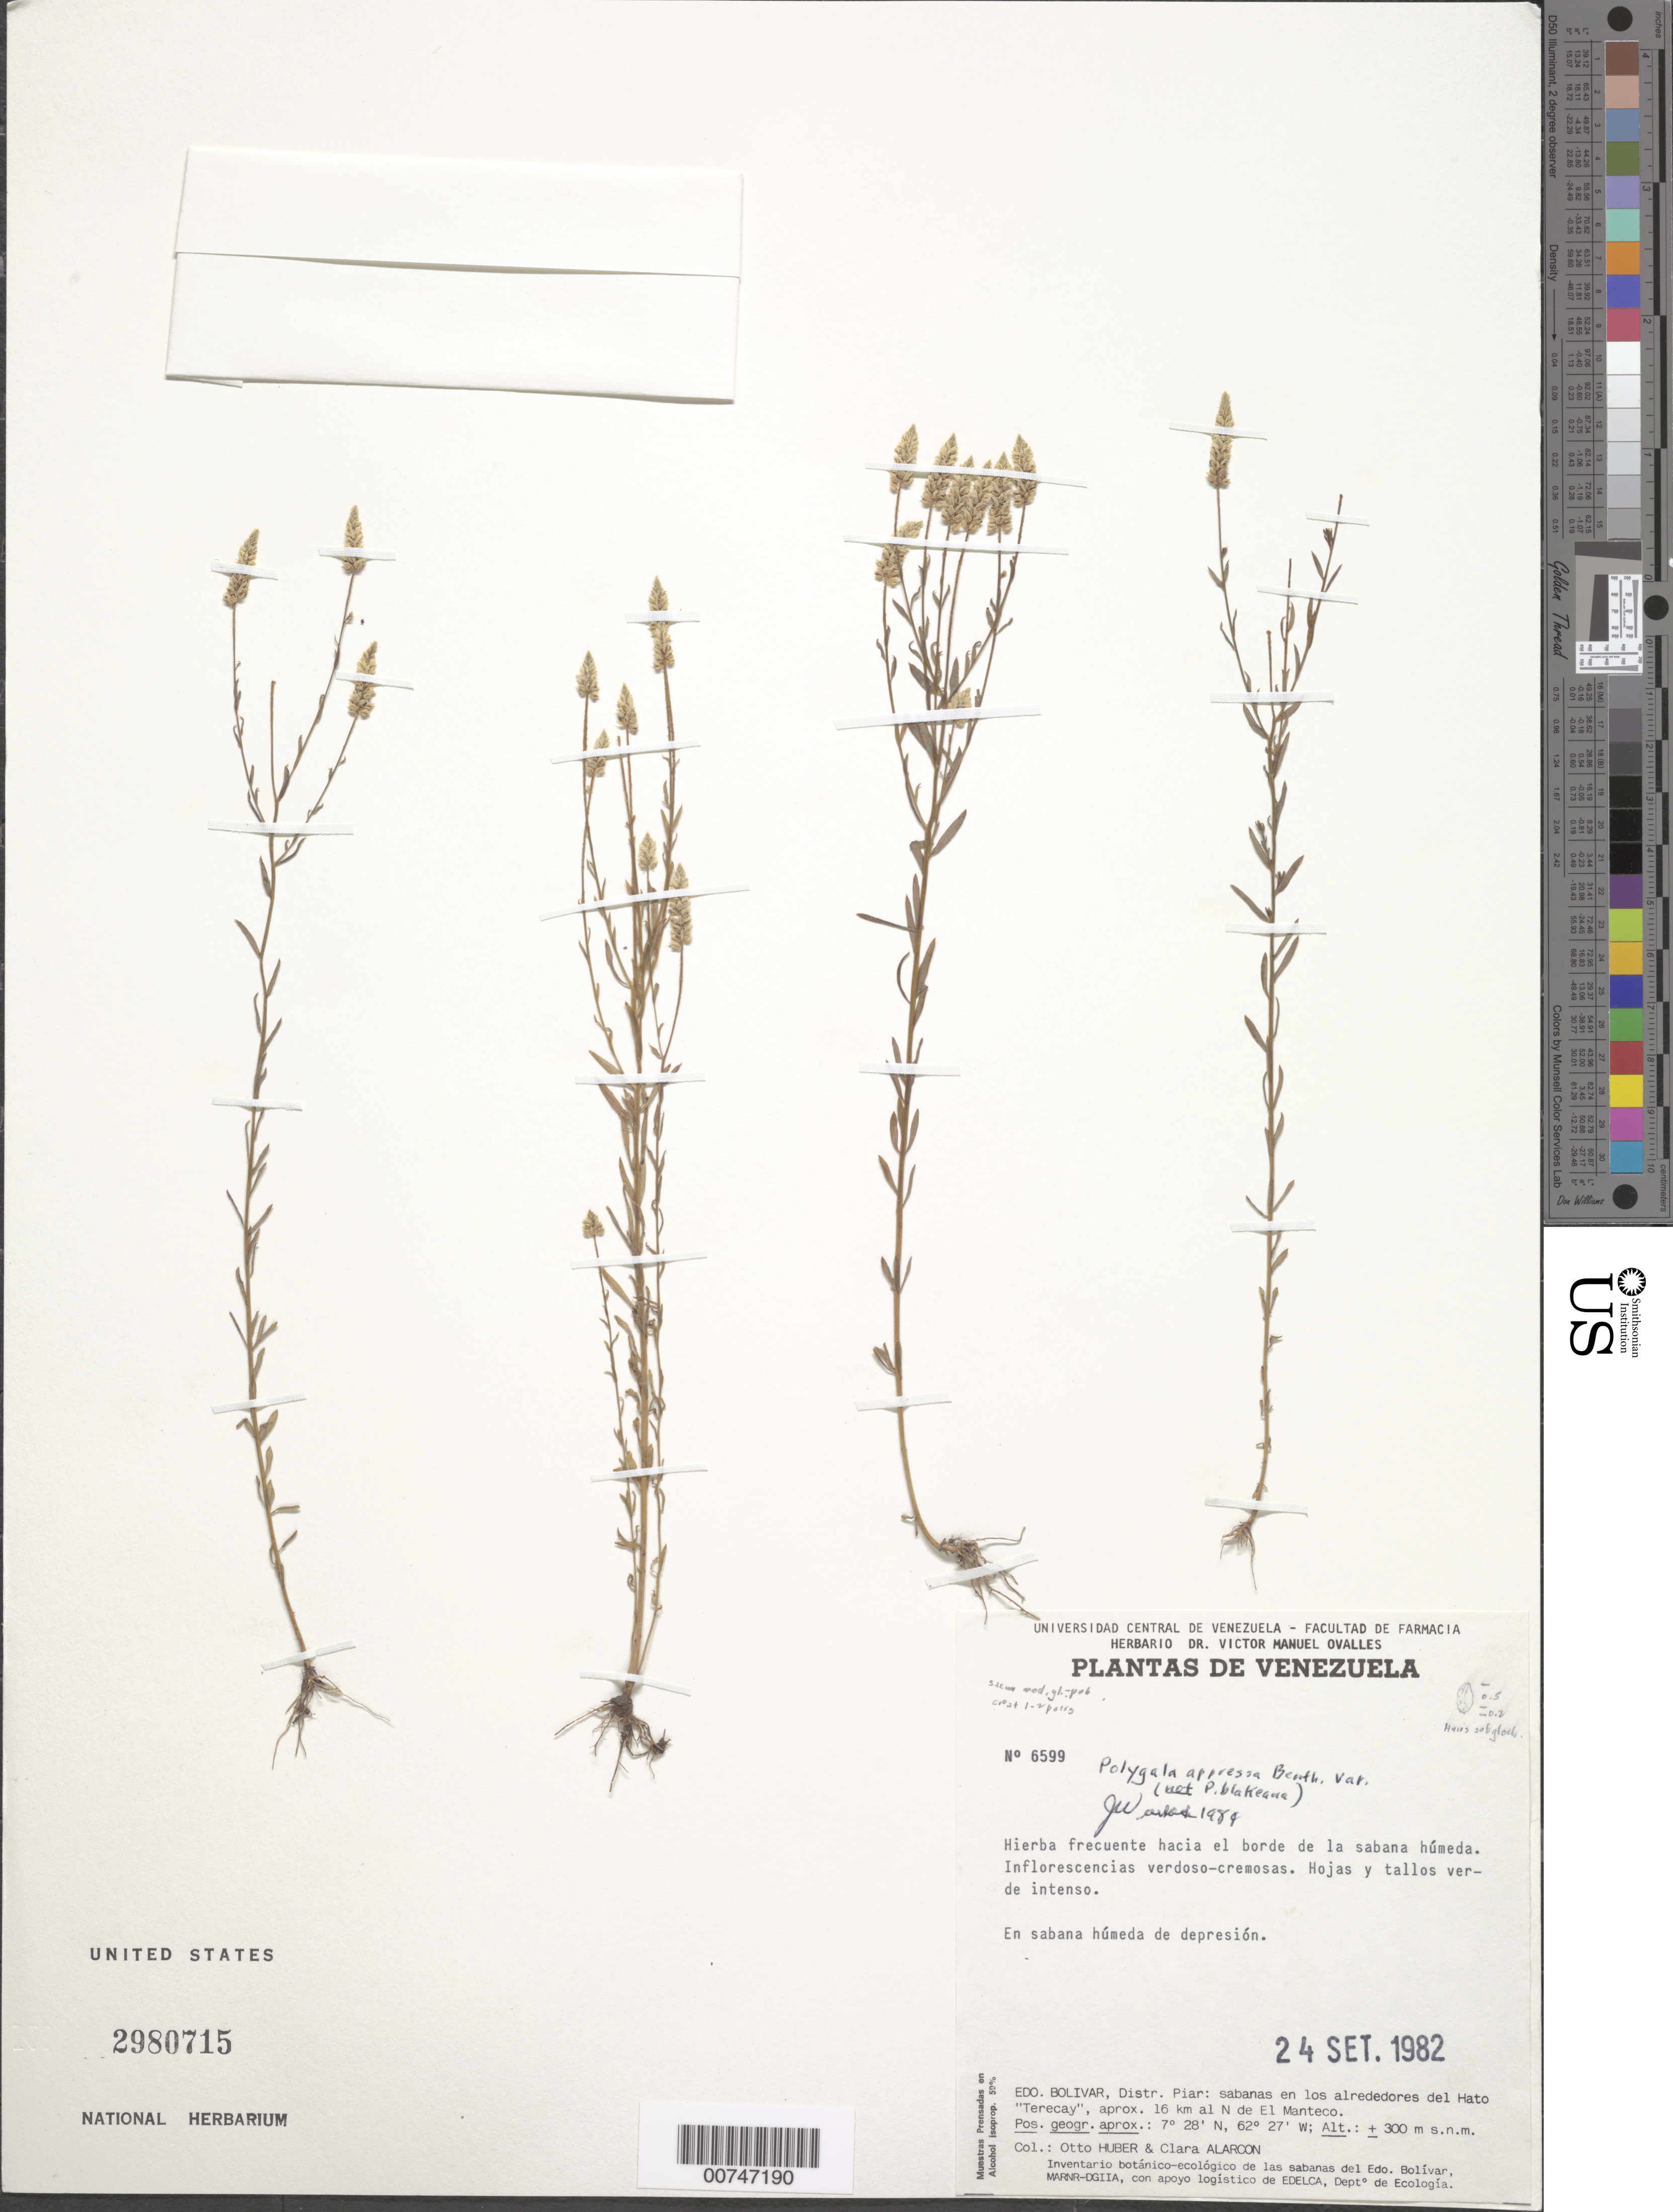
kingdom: Plantae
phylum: Tracheophyta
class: Magnoliopsida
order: Fabales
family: Polygalaceae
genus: Polygala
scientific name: Polygala aristeguietae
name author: Wurdack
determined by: Wurdack, John J., (US), US (UNITED STATES)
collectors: O. Huber & C. Alarcon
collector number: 6599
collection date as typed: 24-Sep-82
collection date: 1982-09-24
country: Venezuela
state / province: Bolívar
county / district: Piar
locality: El Manteco, 16 km N de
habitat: Edge of wet savanna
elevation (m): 300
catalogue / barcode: US 2980715